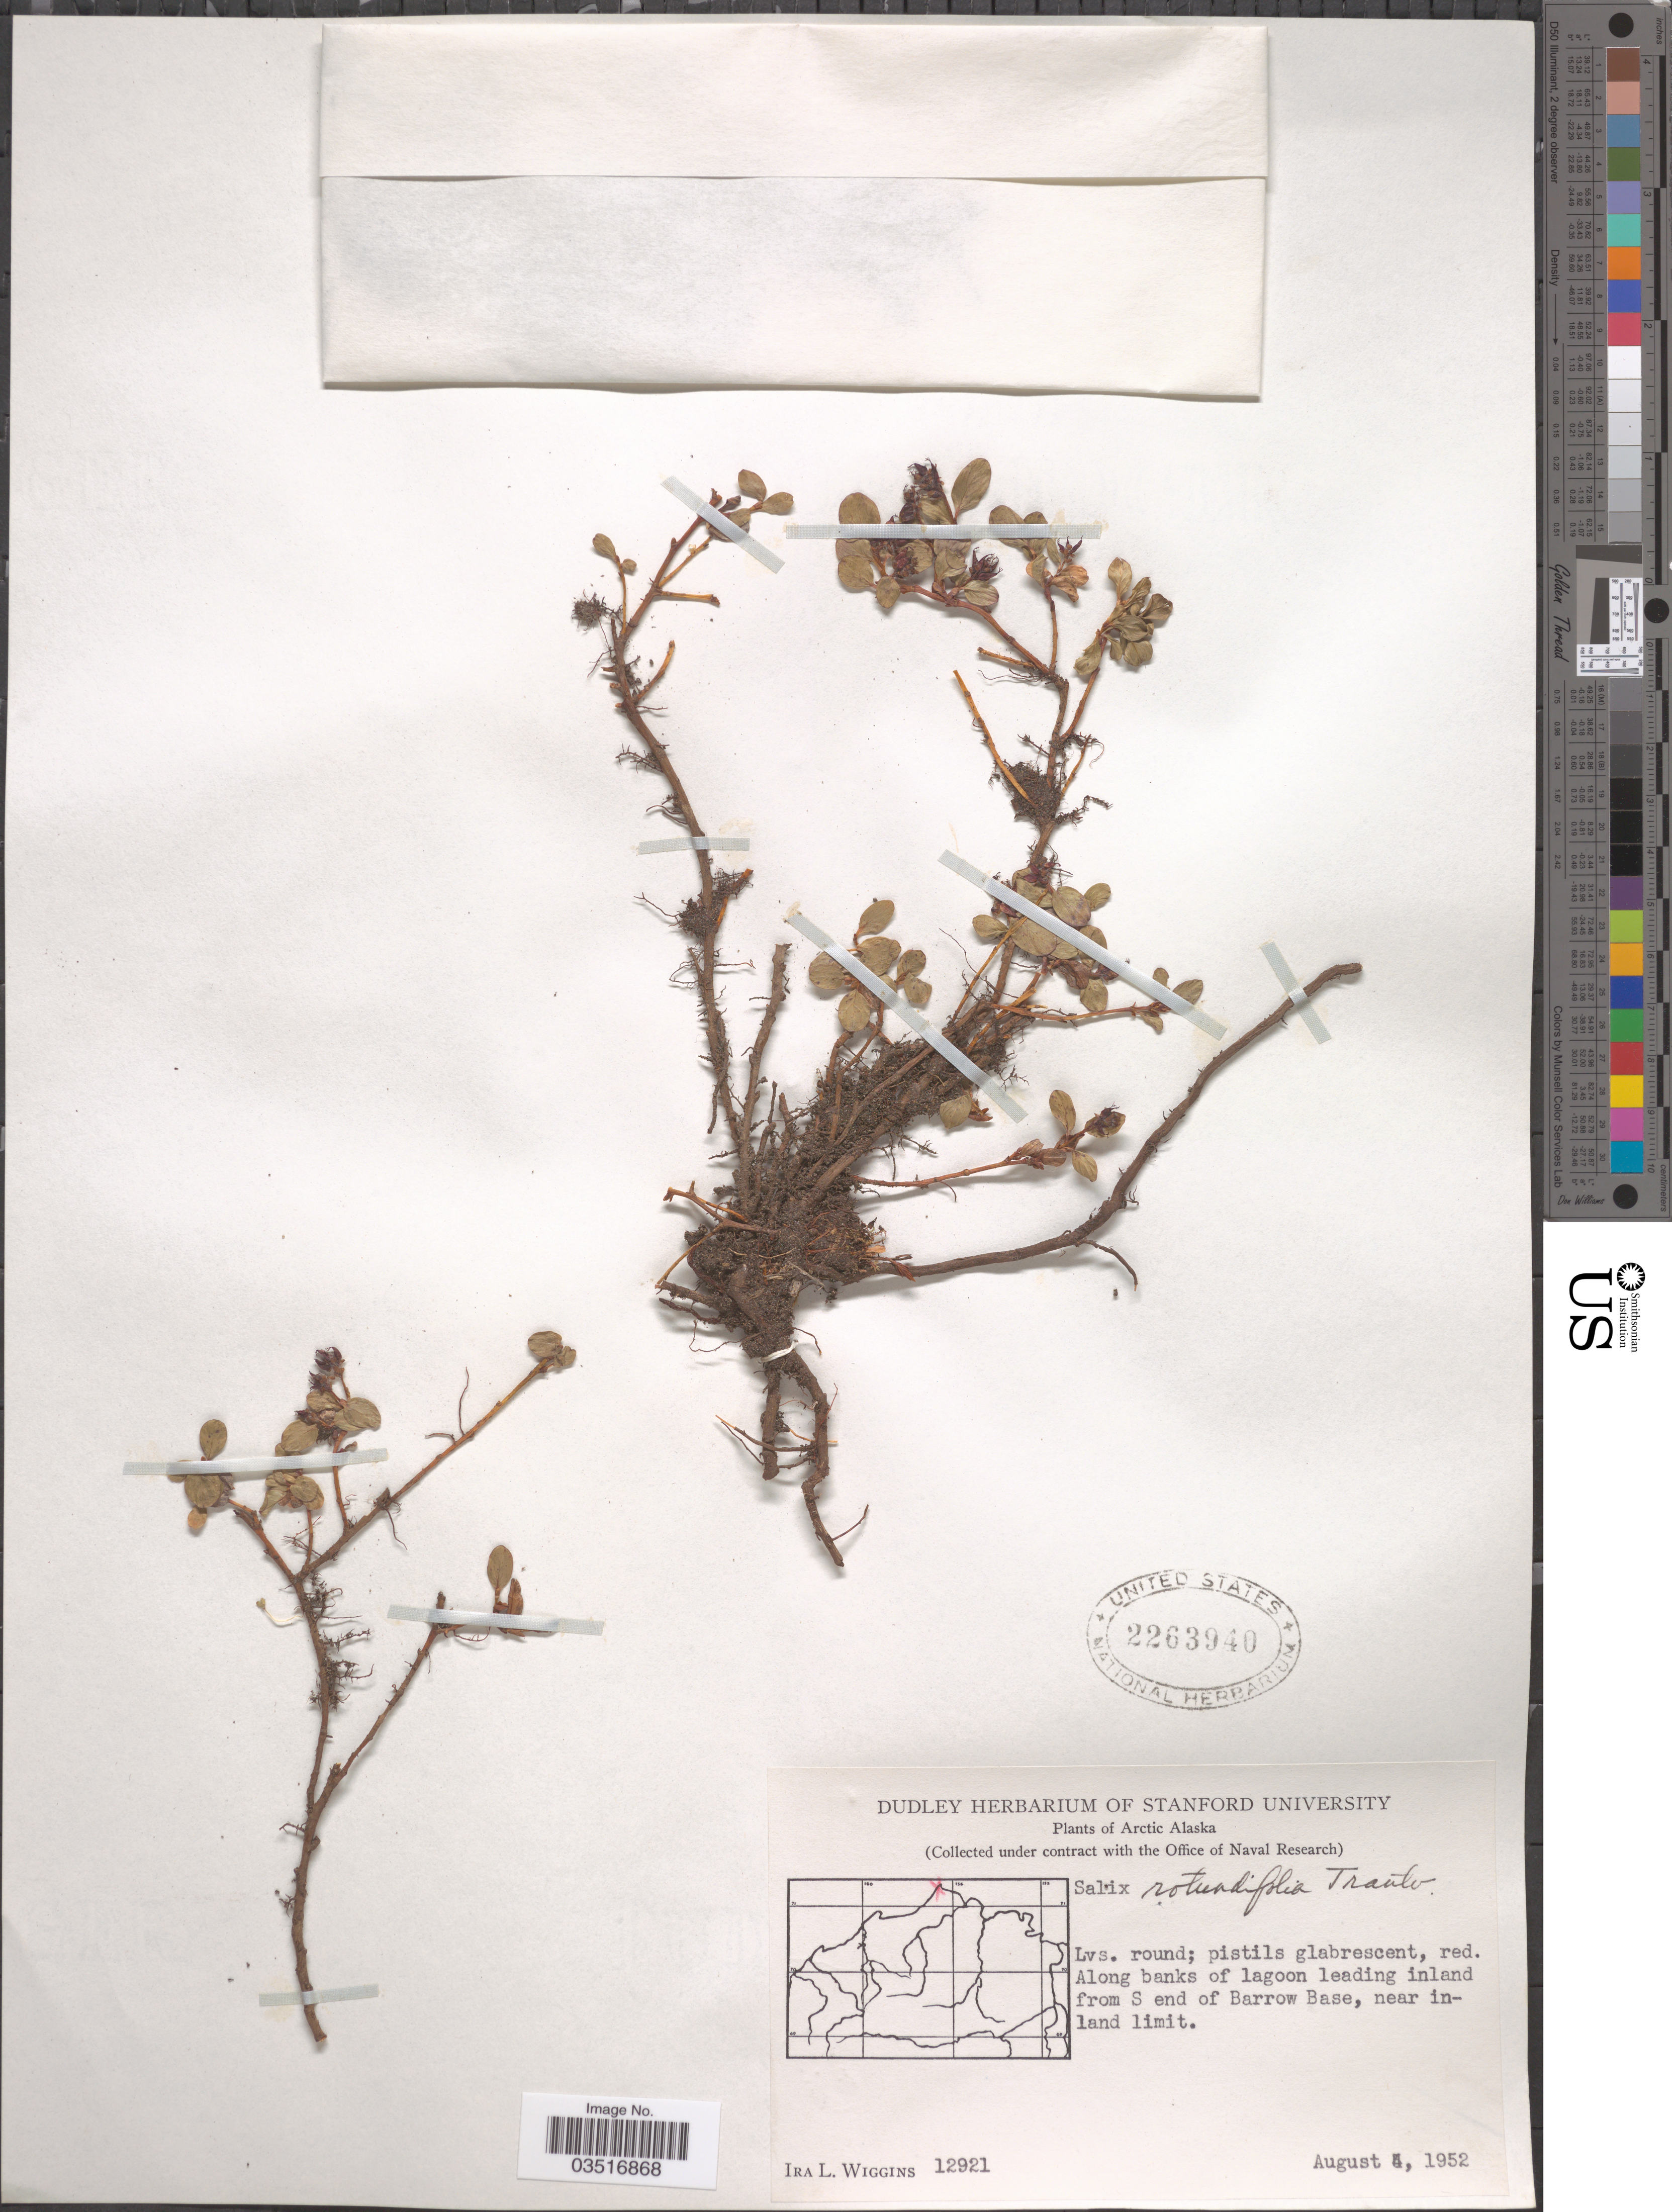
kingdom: Plantae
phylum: Tracheophyta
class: Magnoliopsida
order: Malpighiales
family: Salicaceae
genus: Salix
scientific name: Salix rotundifolia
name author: Trautv.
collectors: I. L. Wiggins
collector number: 12921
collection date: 1952-08-05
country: United States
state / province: Alaska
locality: Arctic Alaska. Along banks of lagoon leading inland from S end of Barrow Base, near inland limit.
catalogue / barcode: US 2263940